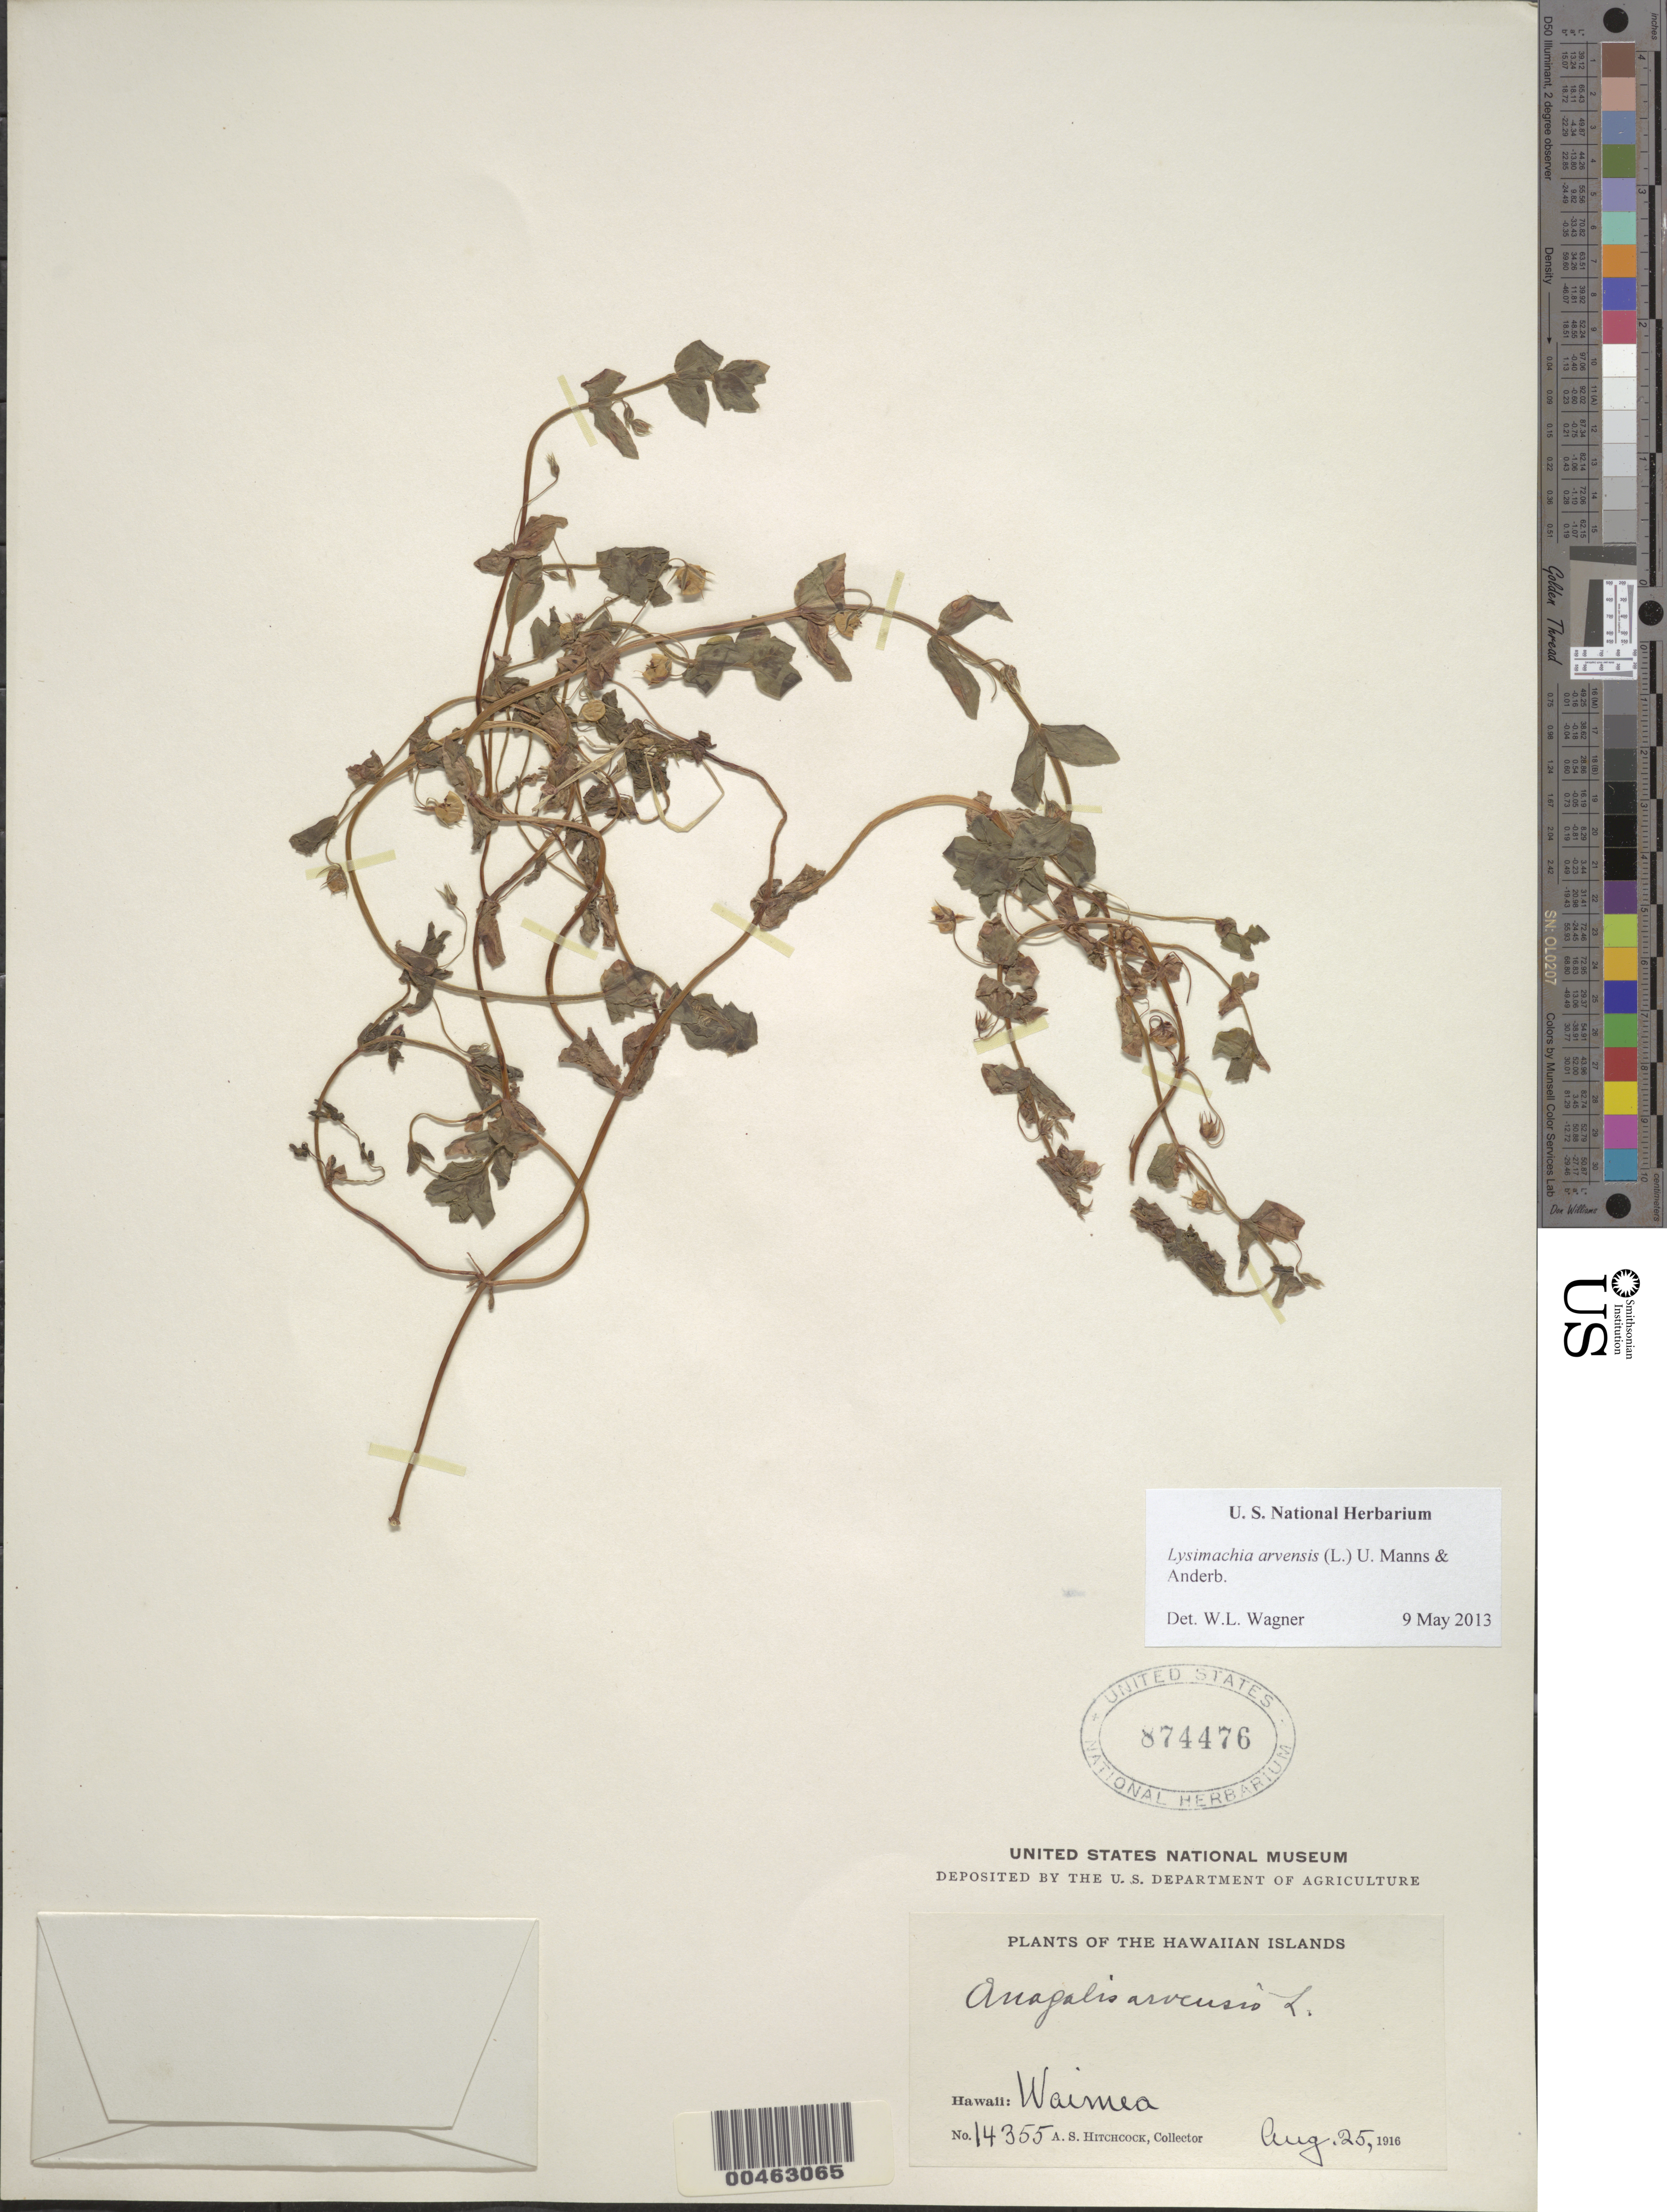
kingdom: Plantae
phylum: Tracheophyta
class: Magnoliopsida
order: Ericales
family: Primulaceae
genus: Lysimachia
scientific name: Lysimachia arvensis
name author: (L.) U. Manns & Anderb.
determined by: Wagner, W. L., (BOT), Smithsonian Institution - National Museum of Natural History (UNITED STATES)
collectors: A. S. Hitchcock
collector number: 14355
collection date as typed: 25 Aug 1916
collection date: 1916-08-25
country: United States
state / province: Hawaii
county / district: Kauai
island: Kaua'i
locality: Waimea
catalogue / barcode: US 874476